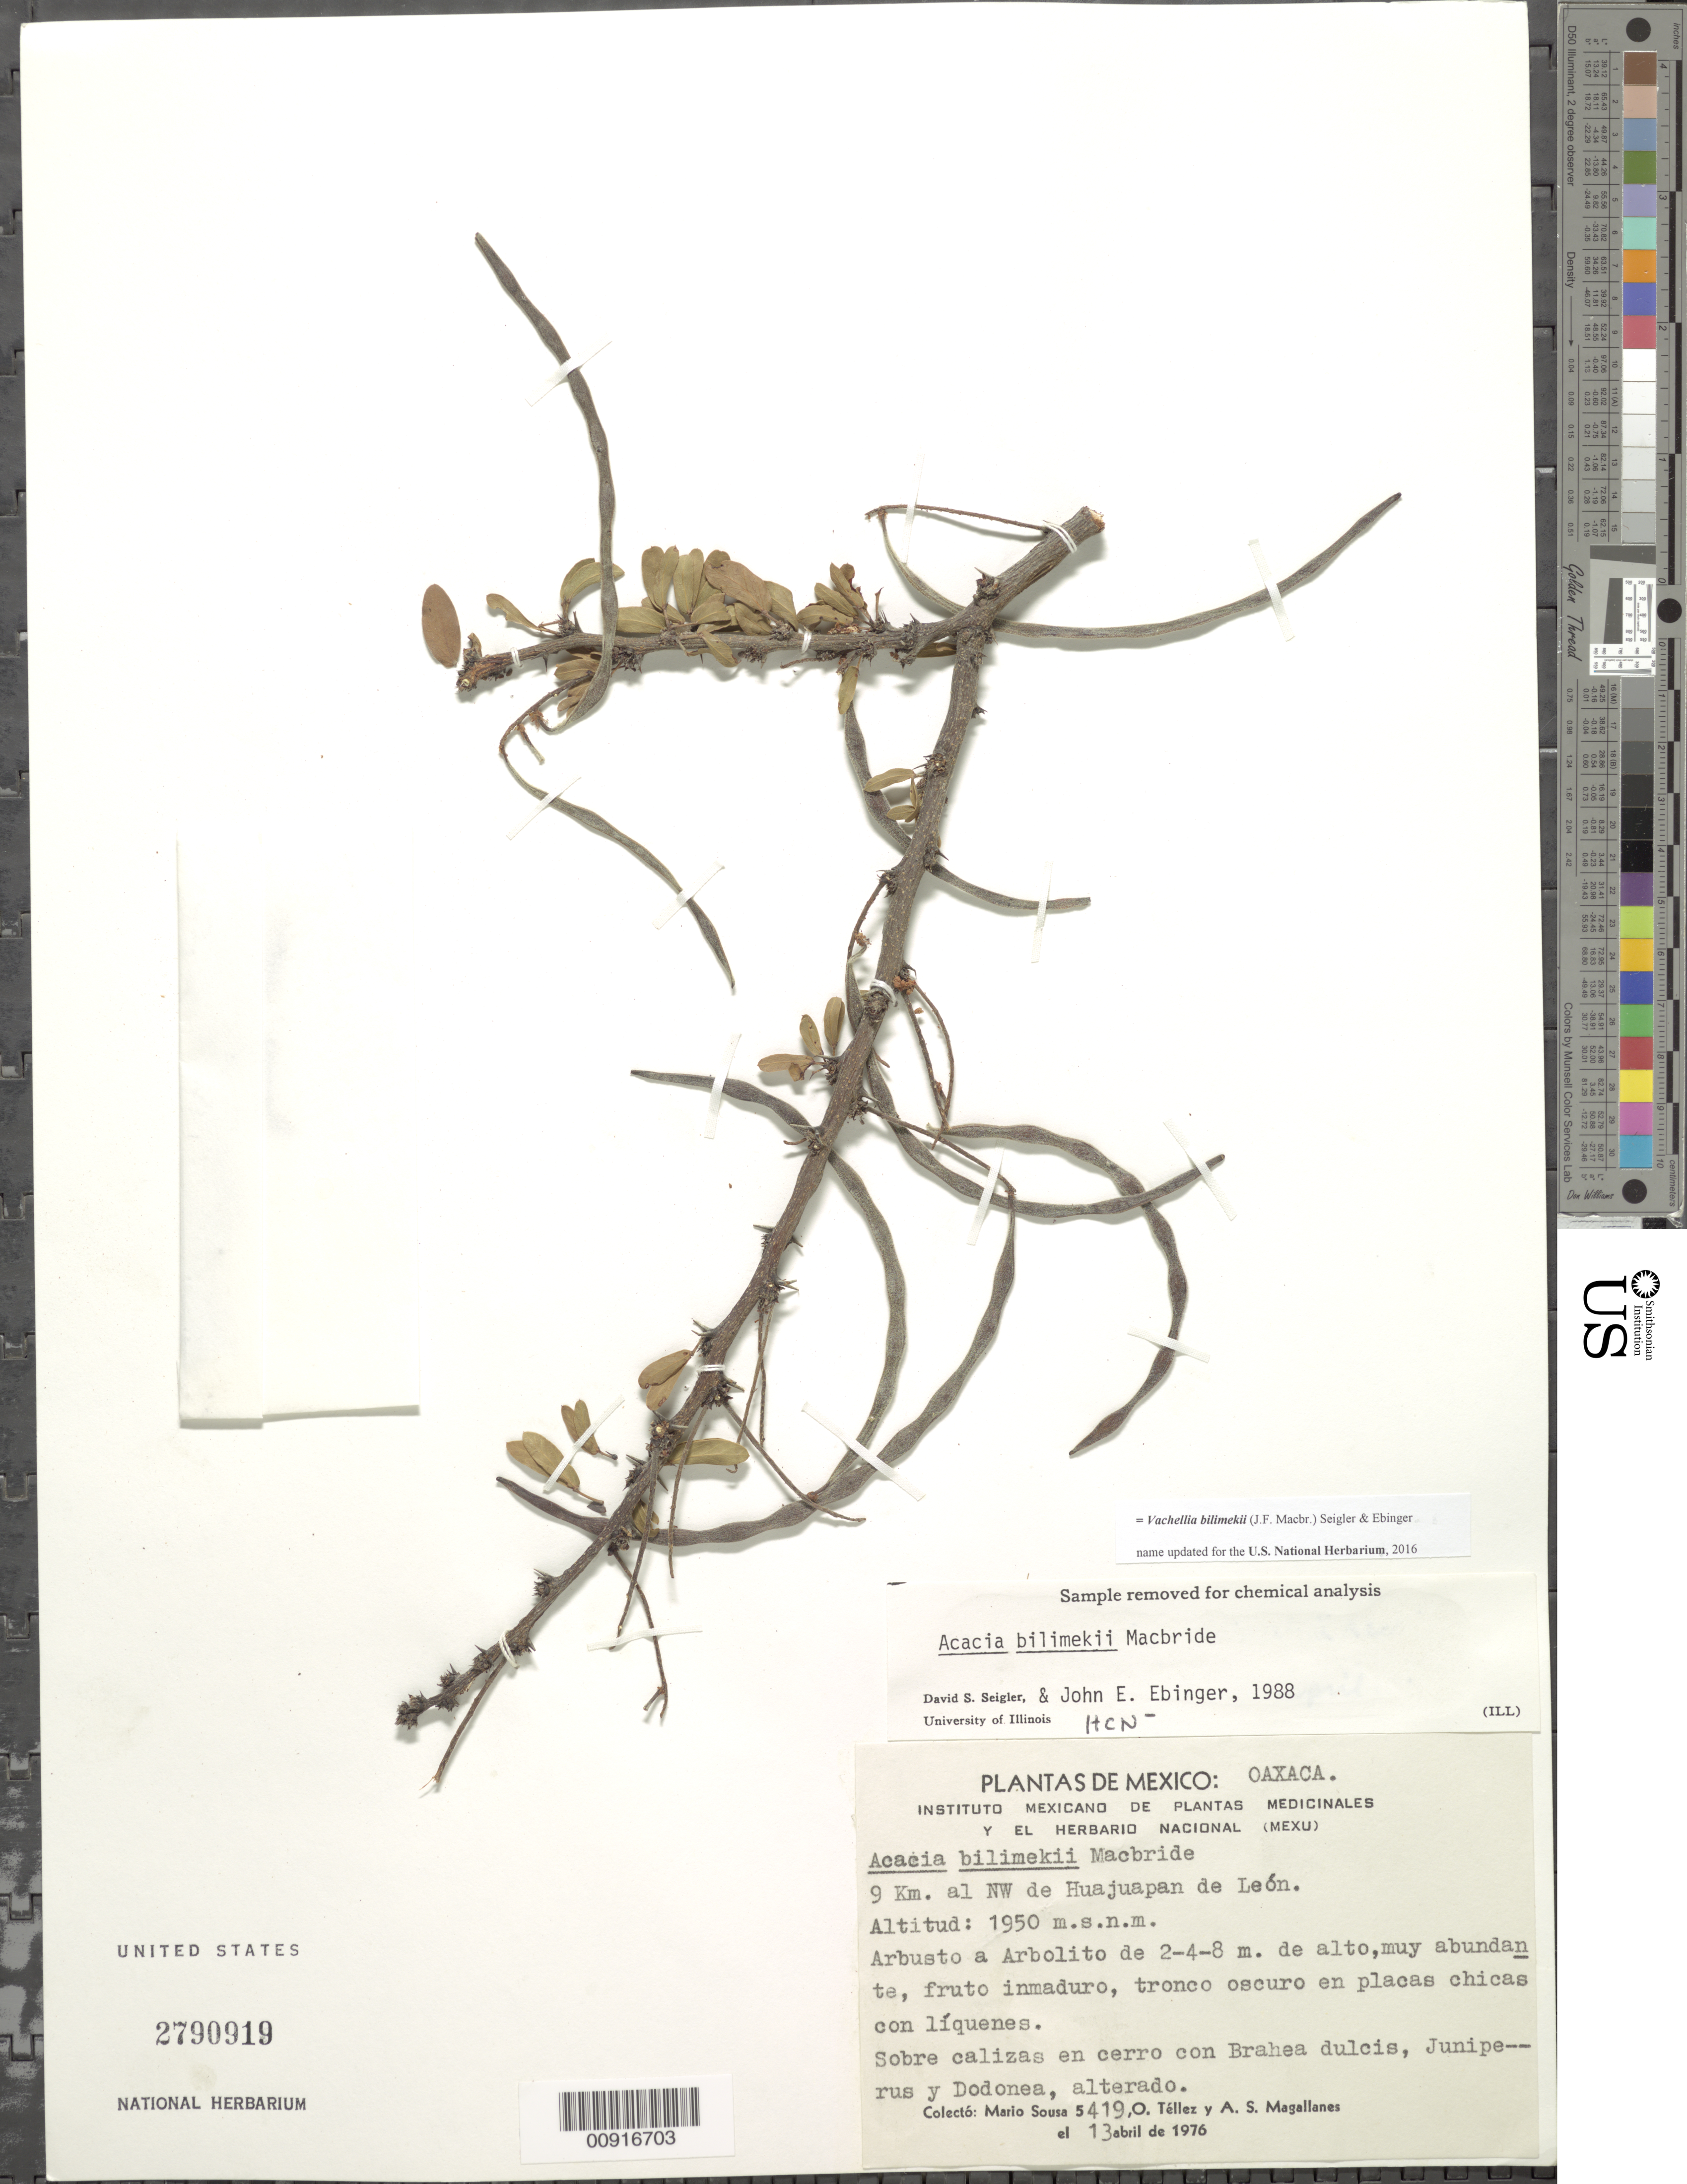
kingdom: Plantae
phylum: Tracheophyta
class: Magnoliopsida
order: Fabales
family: Fabaceae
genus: Vachellia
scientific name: Vachellia bilimekii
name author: (J.F. Macbr.) Seigler & Ebinger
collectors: M. Sousa S., O. Téllez V. & A. Magallanes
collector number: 5419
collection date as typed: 13 Apr 1976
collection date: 1976-04-13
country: Mexico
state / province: Oaxaca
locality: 9 km. al NW de Huajuapan de León.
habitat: Sobre calizas en cerro con Brahea dulcis, Juniperus y Dodonea, alterado.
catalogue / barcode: US 2790919